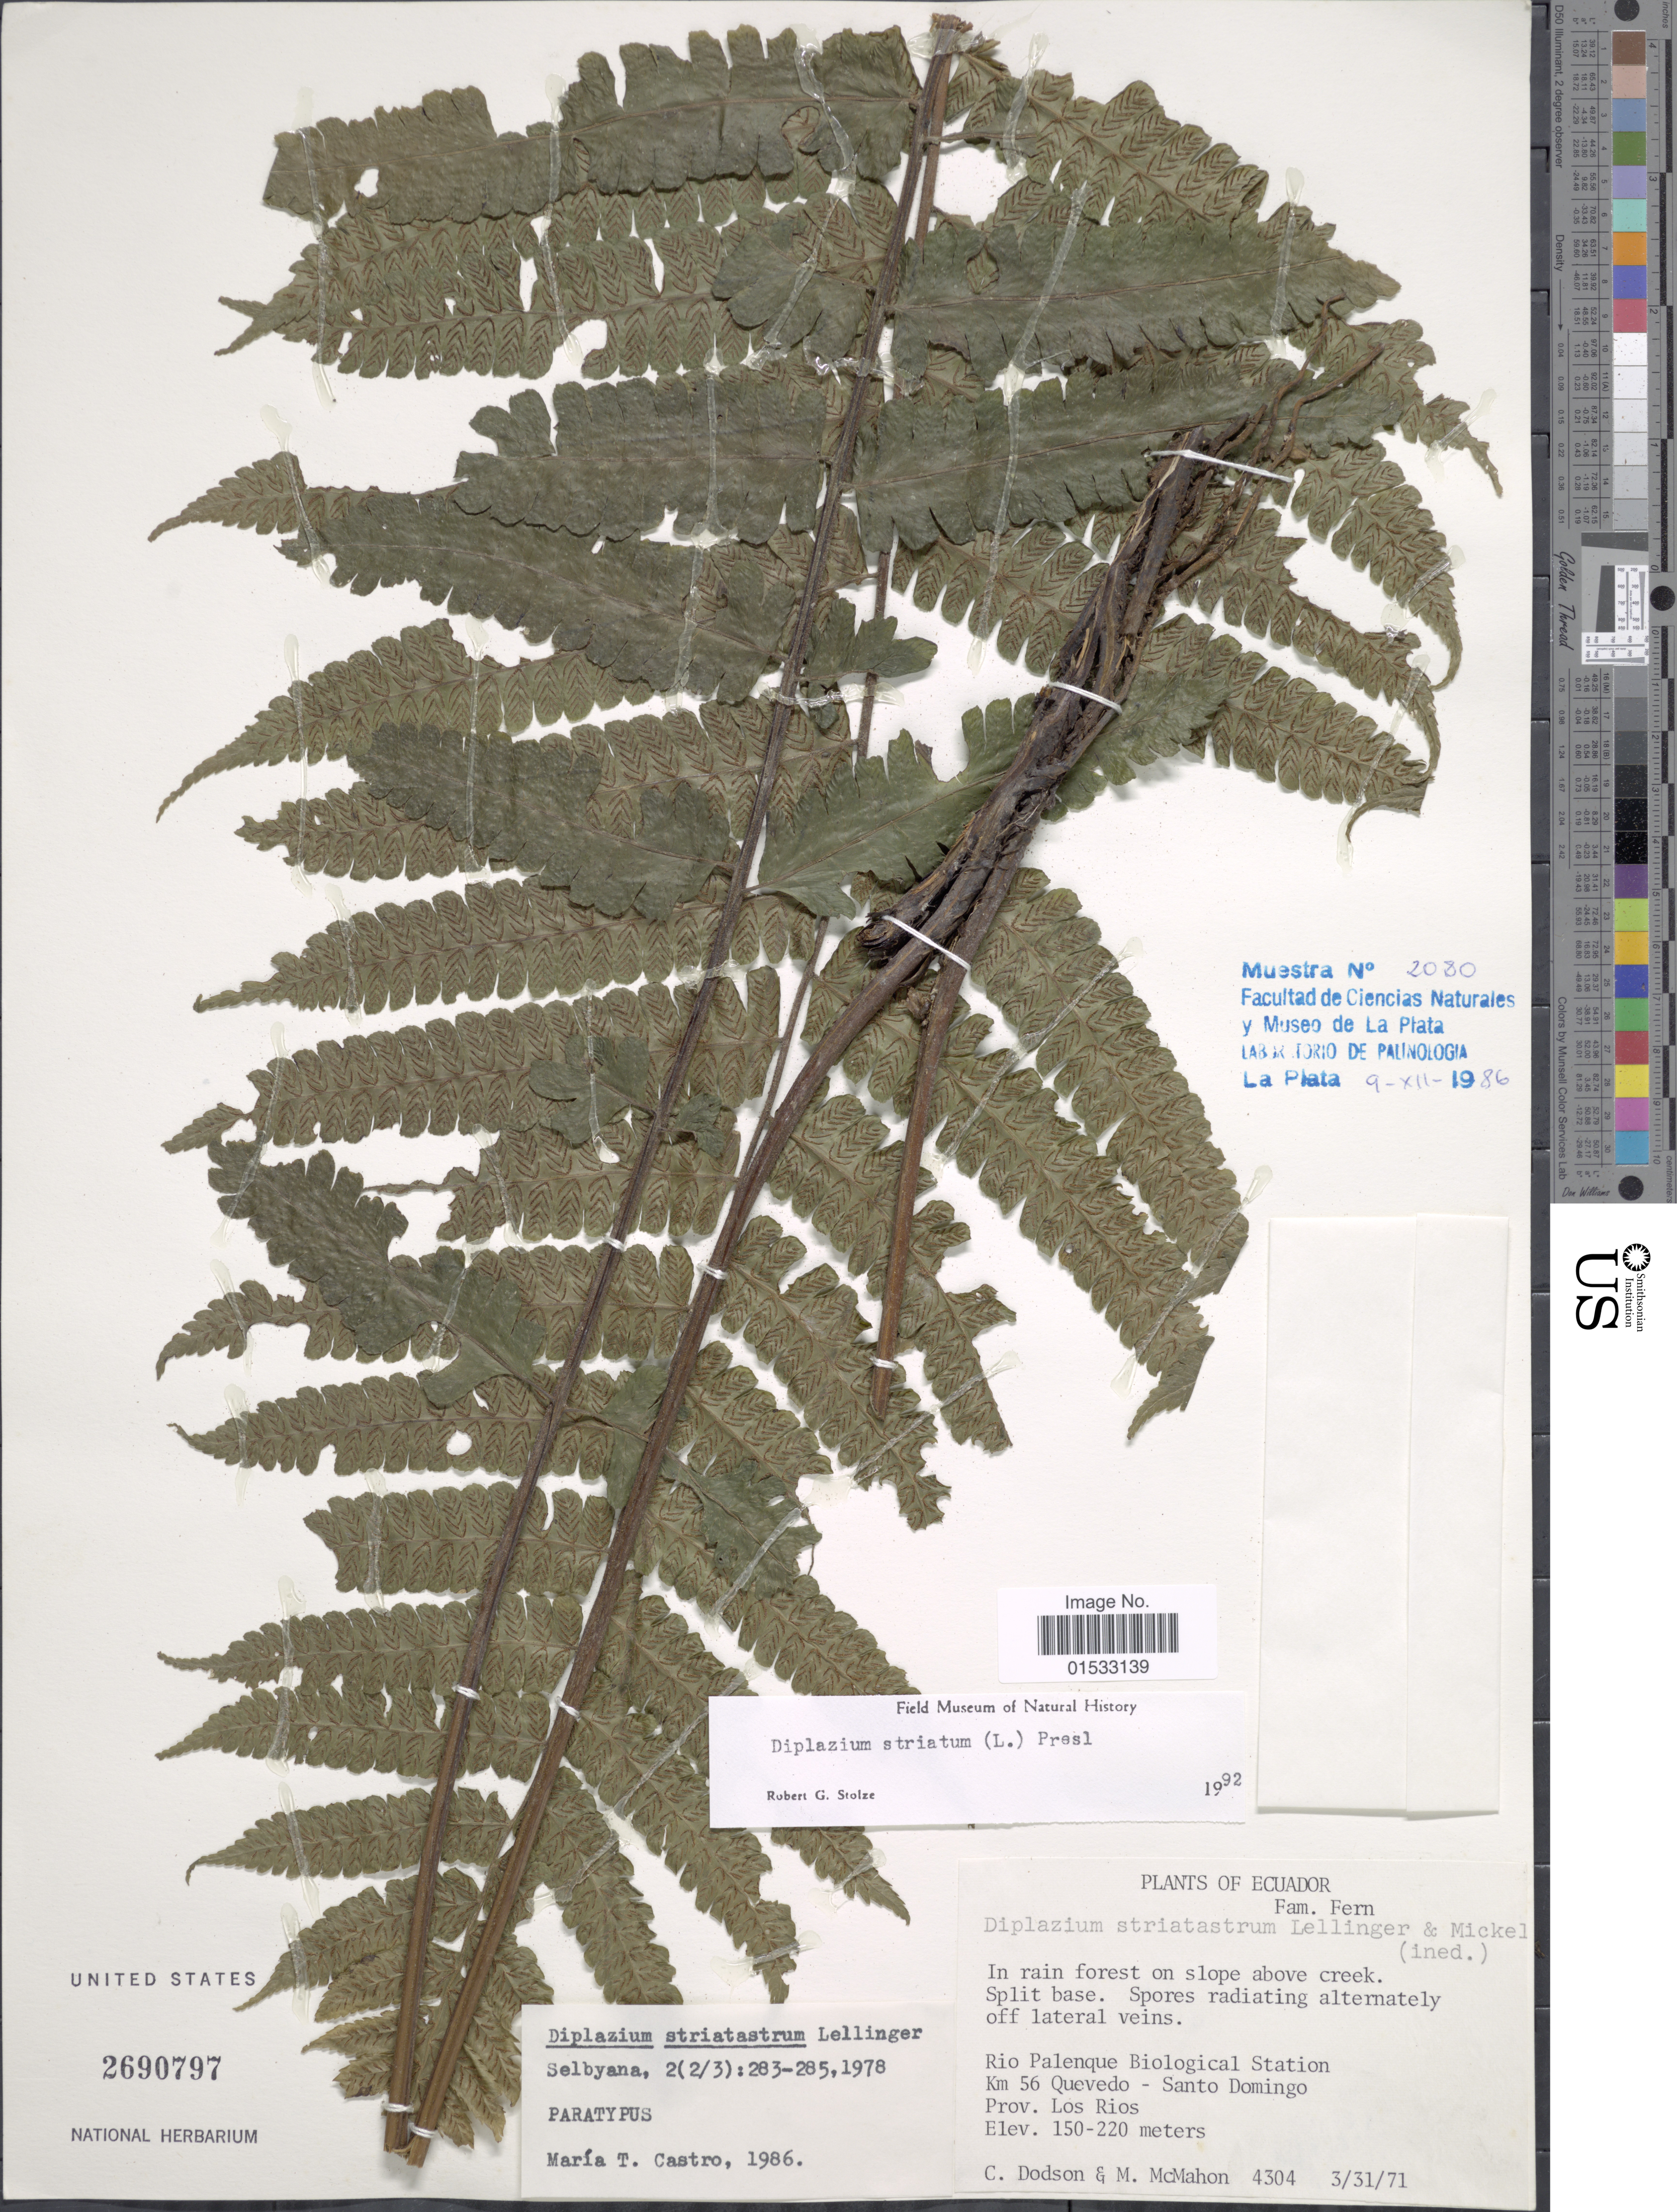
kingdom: Plantae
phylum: Tracheophyta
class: Polypodiopsida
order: Polypodiales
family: Athyriaceae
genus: Diplazium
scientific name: Diplazium striatum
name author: (L.) C. Presl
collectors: C. Dodson & M. McMahon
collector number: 4304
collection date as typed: Transcribed d/m/y: 31/3/71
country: Ecuador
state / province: Los Ríos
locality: Rio Palenque Biological Station, km 56 Quevedo - Santo Domingo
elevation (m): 150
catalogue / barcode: US 2690797